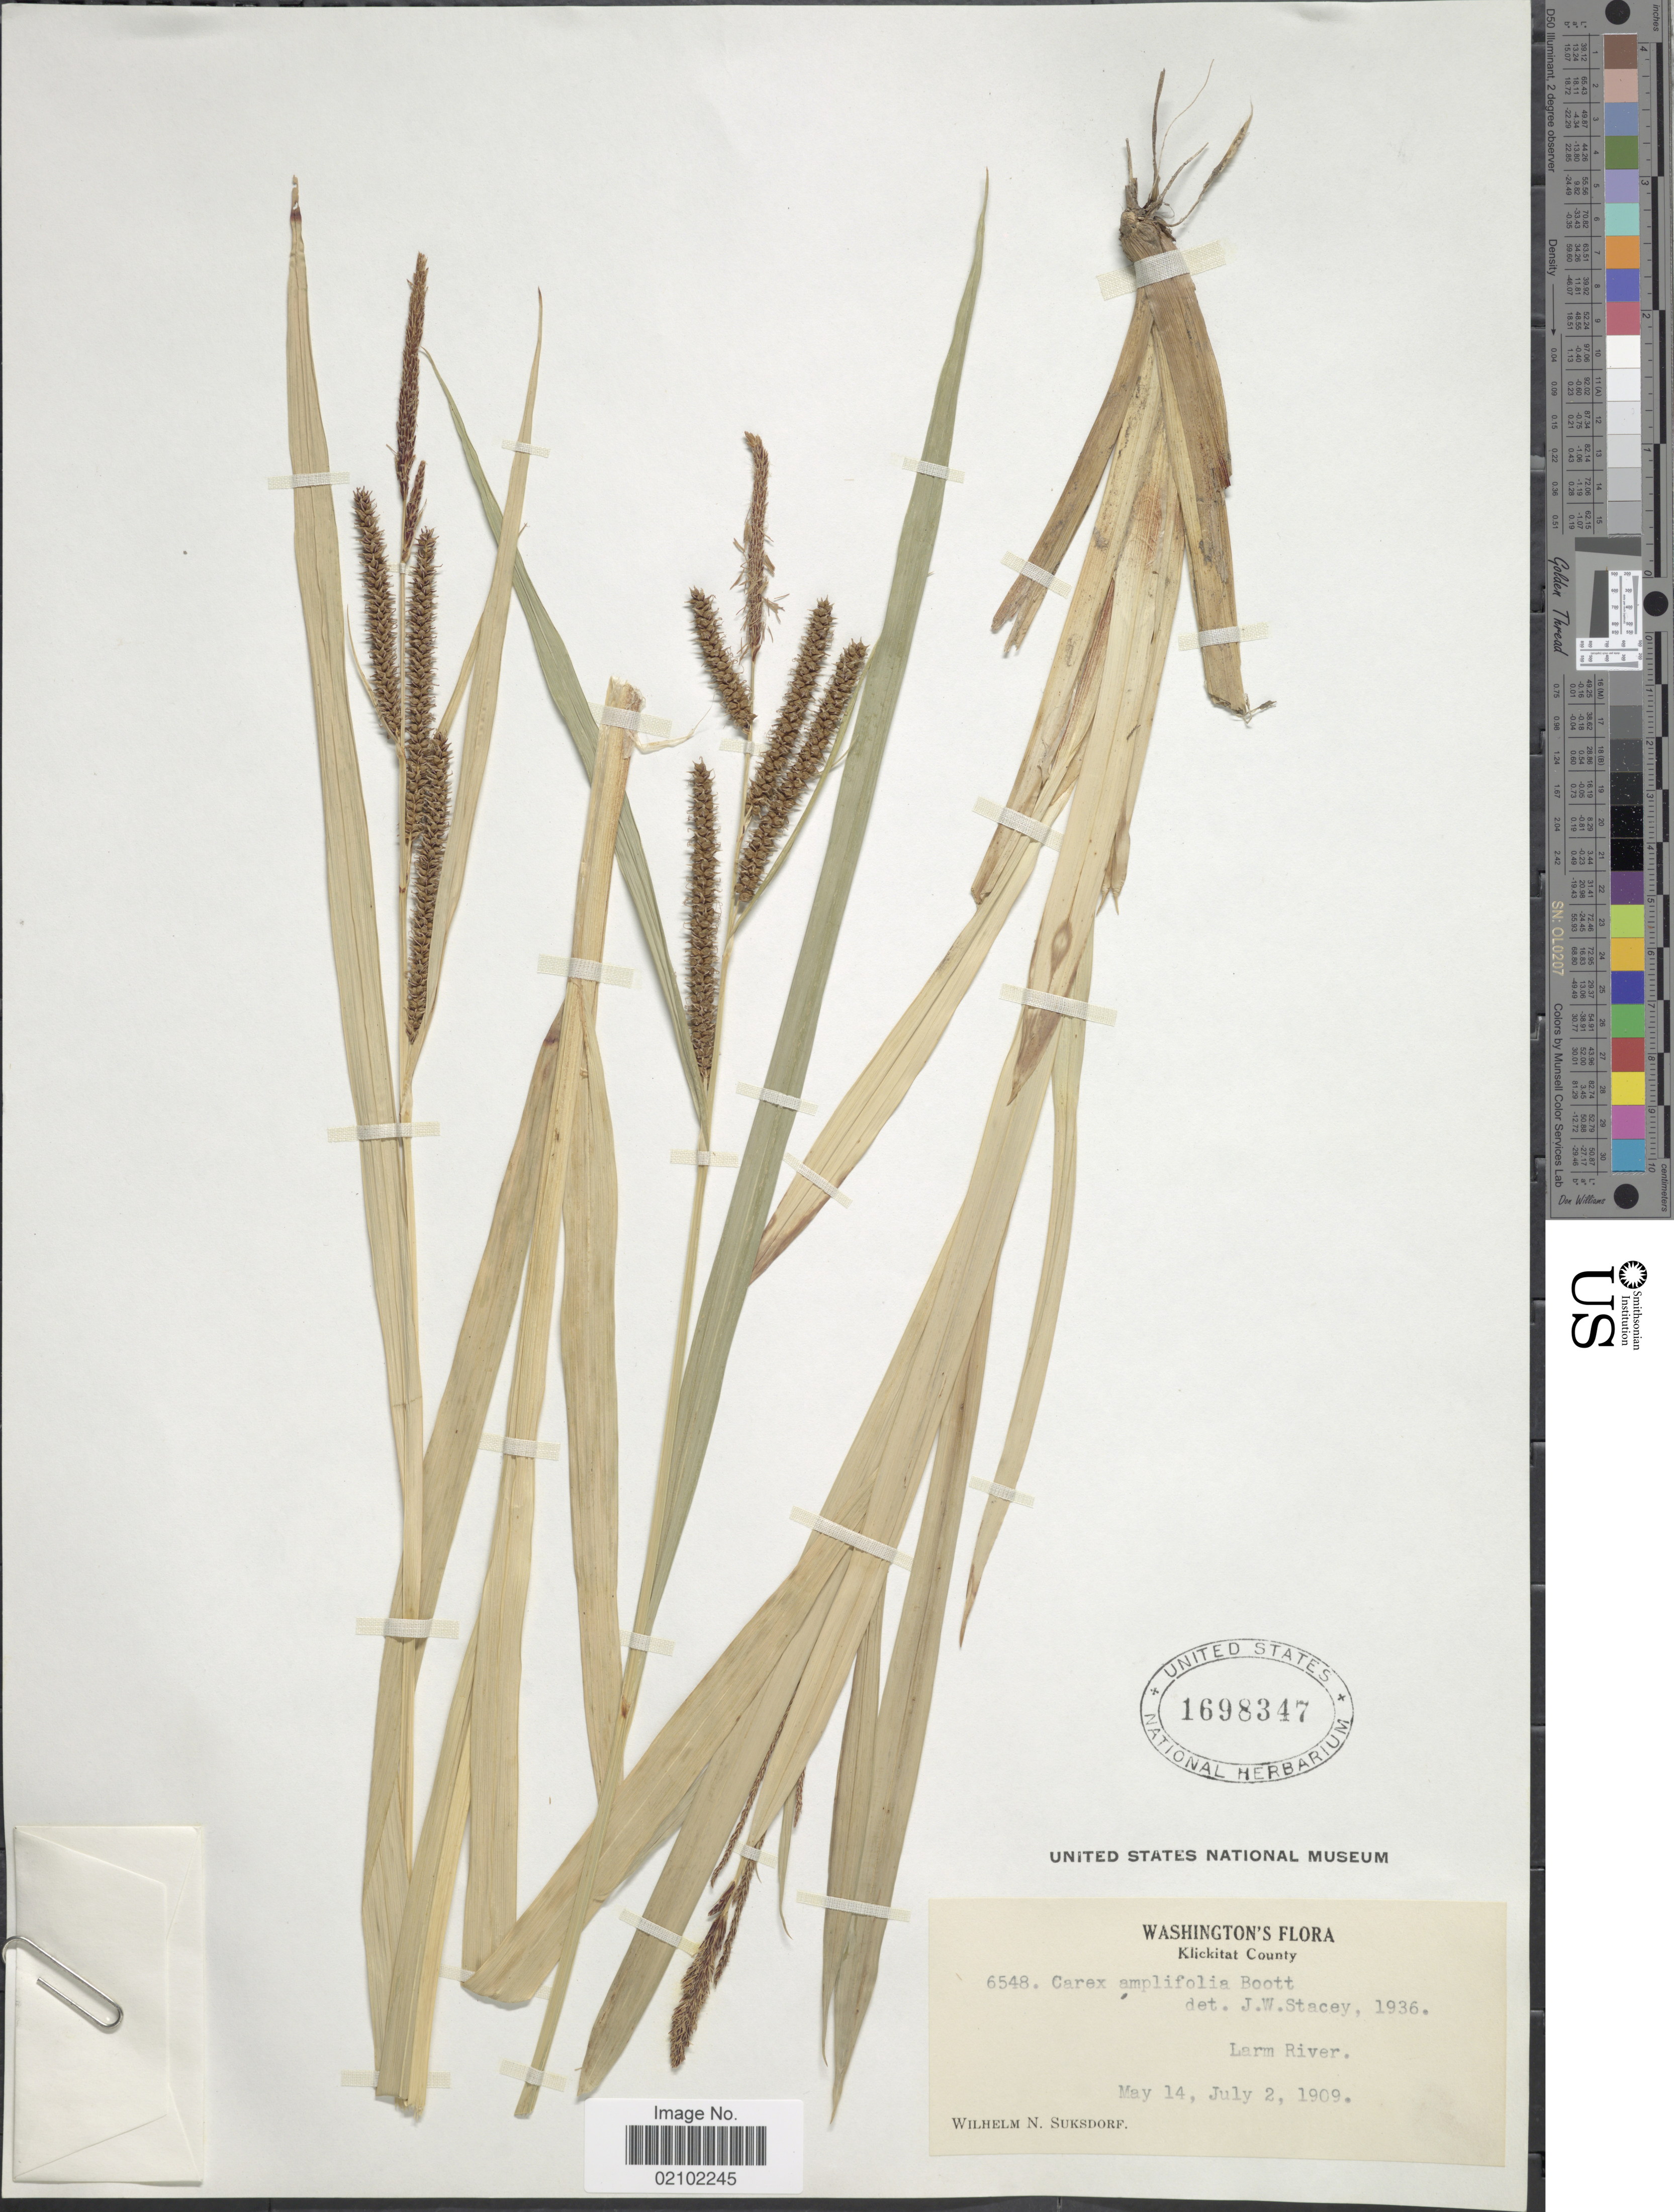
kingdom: Plantae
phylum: Tracheophyta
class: Liliopsida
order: Poales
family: Cyperaceae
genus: Carex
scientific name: Carex amplifolia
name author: Boott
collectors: W. N. Suksdorf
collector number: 6548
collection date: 1909-07-02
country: United States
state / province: Washington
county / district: Klickitat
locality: Klickitat County. Larm River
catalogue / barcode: US 1698347